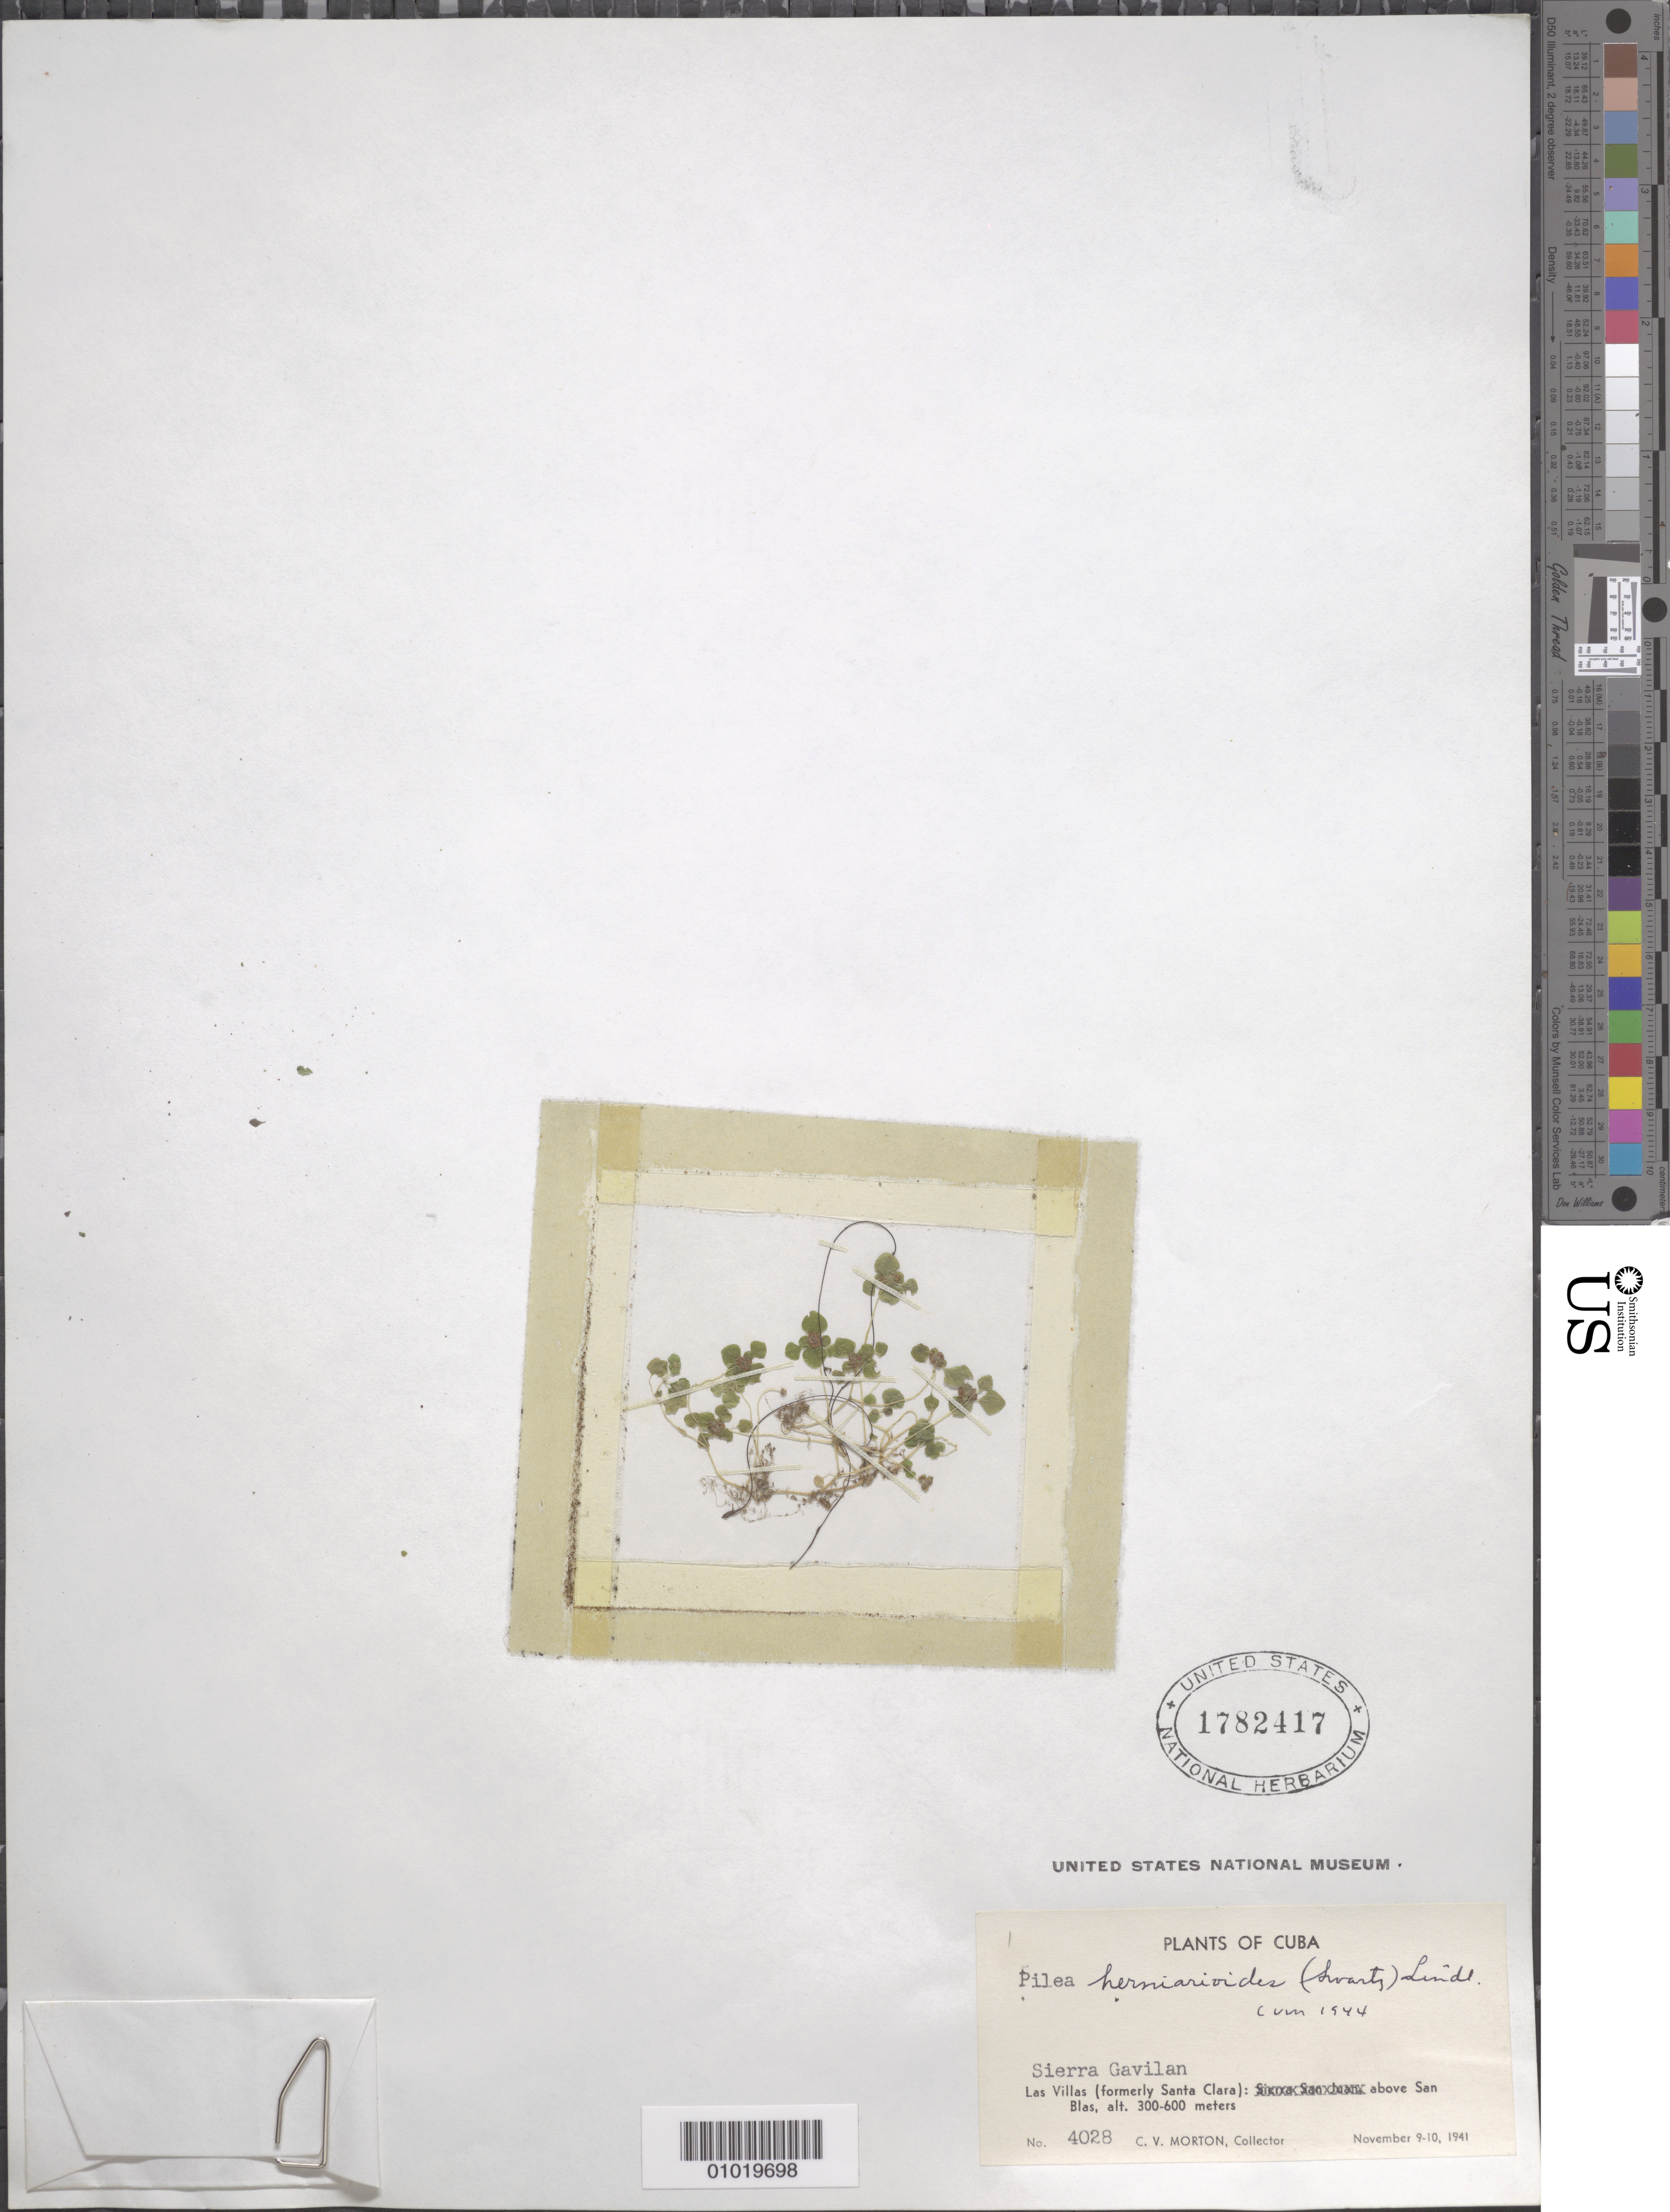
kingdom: Plantae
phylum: Tracheophyta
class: Magnoliopsida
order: Rosales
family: Urticaceae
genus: Pilea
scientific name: Pilea herniarioides var. herniarioides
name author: (Sw.) Lindl.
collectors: C. V. Morton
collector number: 4028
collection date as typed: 09 Nov 1941 to 10 Nov 1941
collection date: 1941-11-09/1941-11-10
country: Cuba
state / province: Las Villas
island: Cuba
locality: Sierra Gavilan Las Villas (formerly Santa Clara): above San Blas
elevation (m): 300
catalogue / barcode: US 1782417